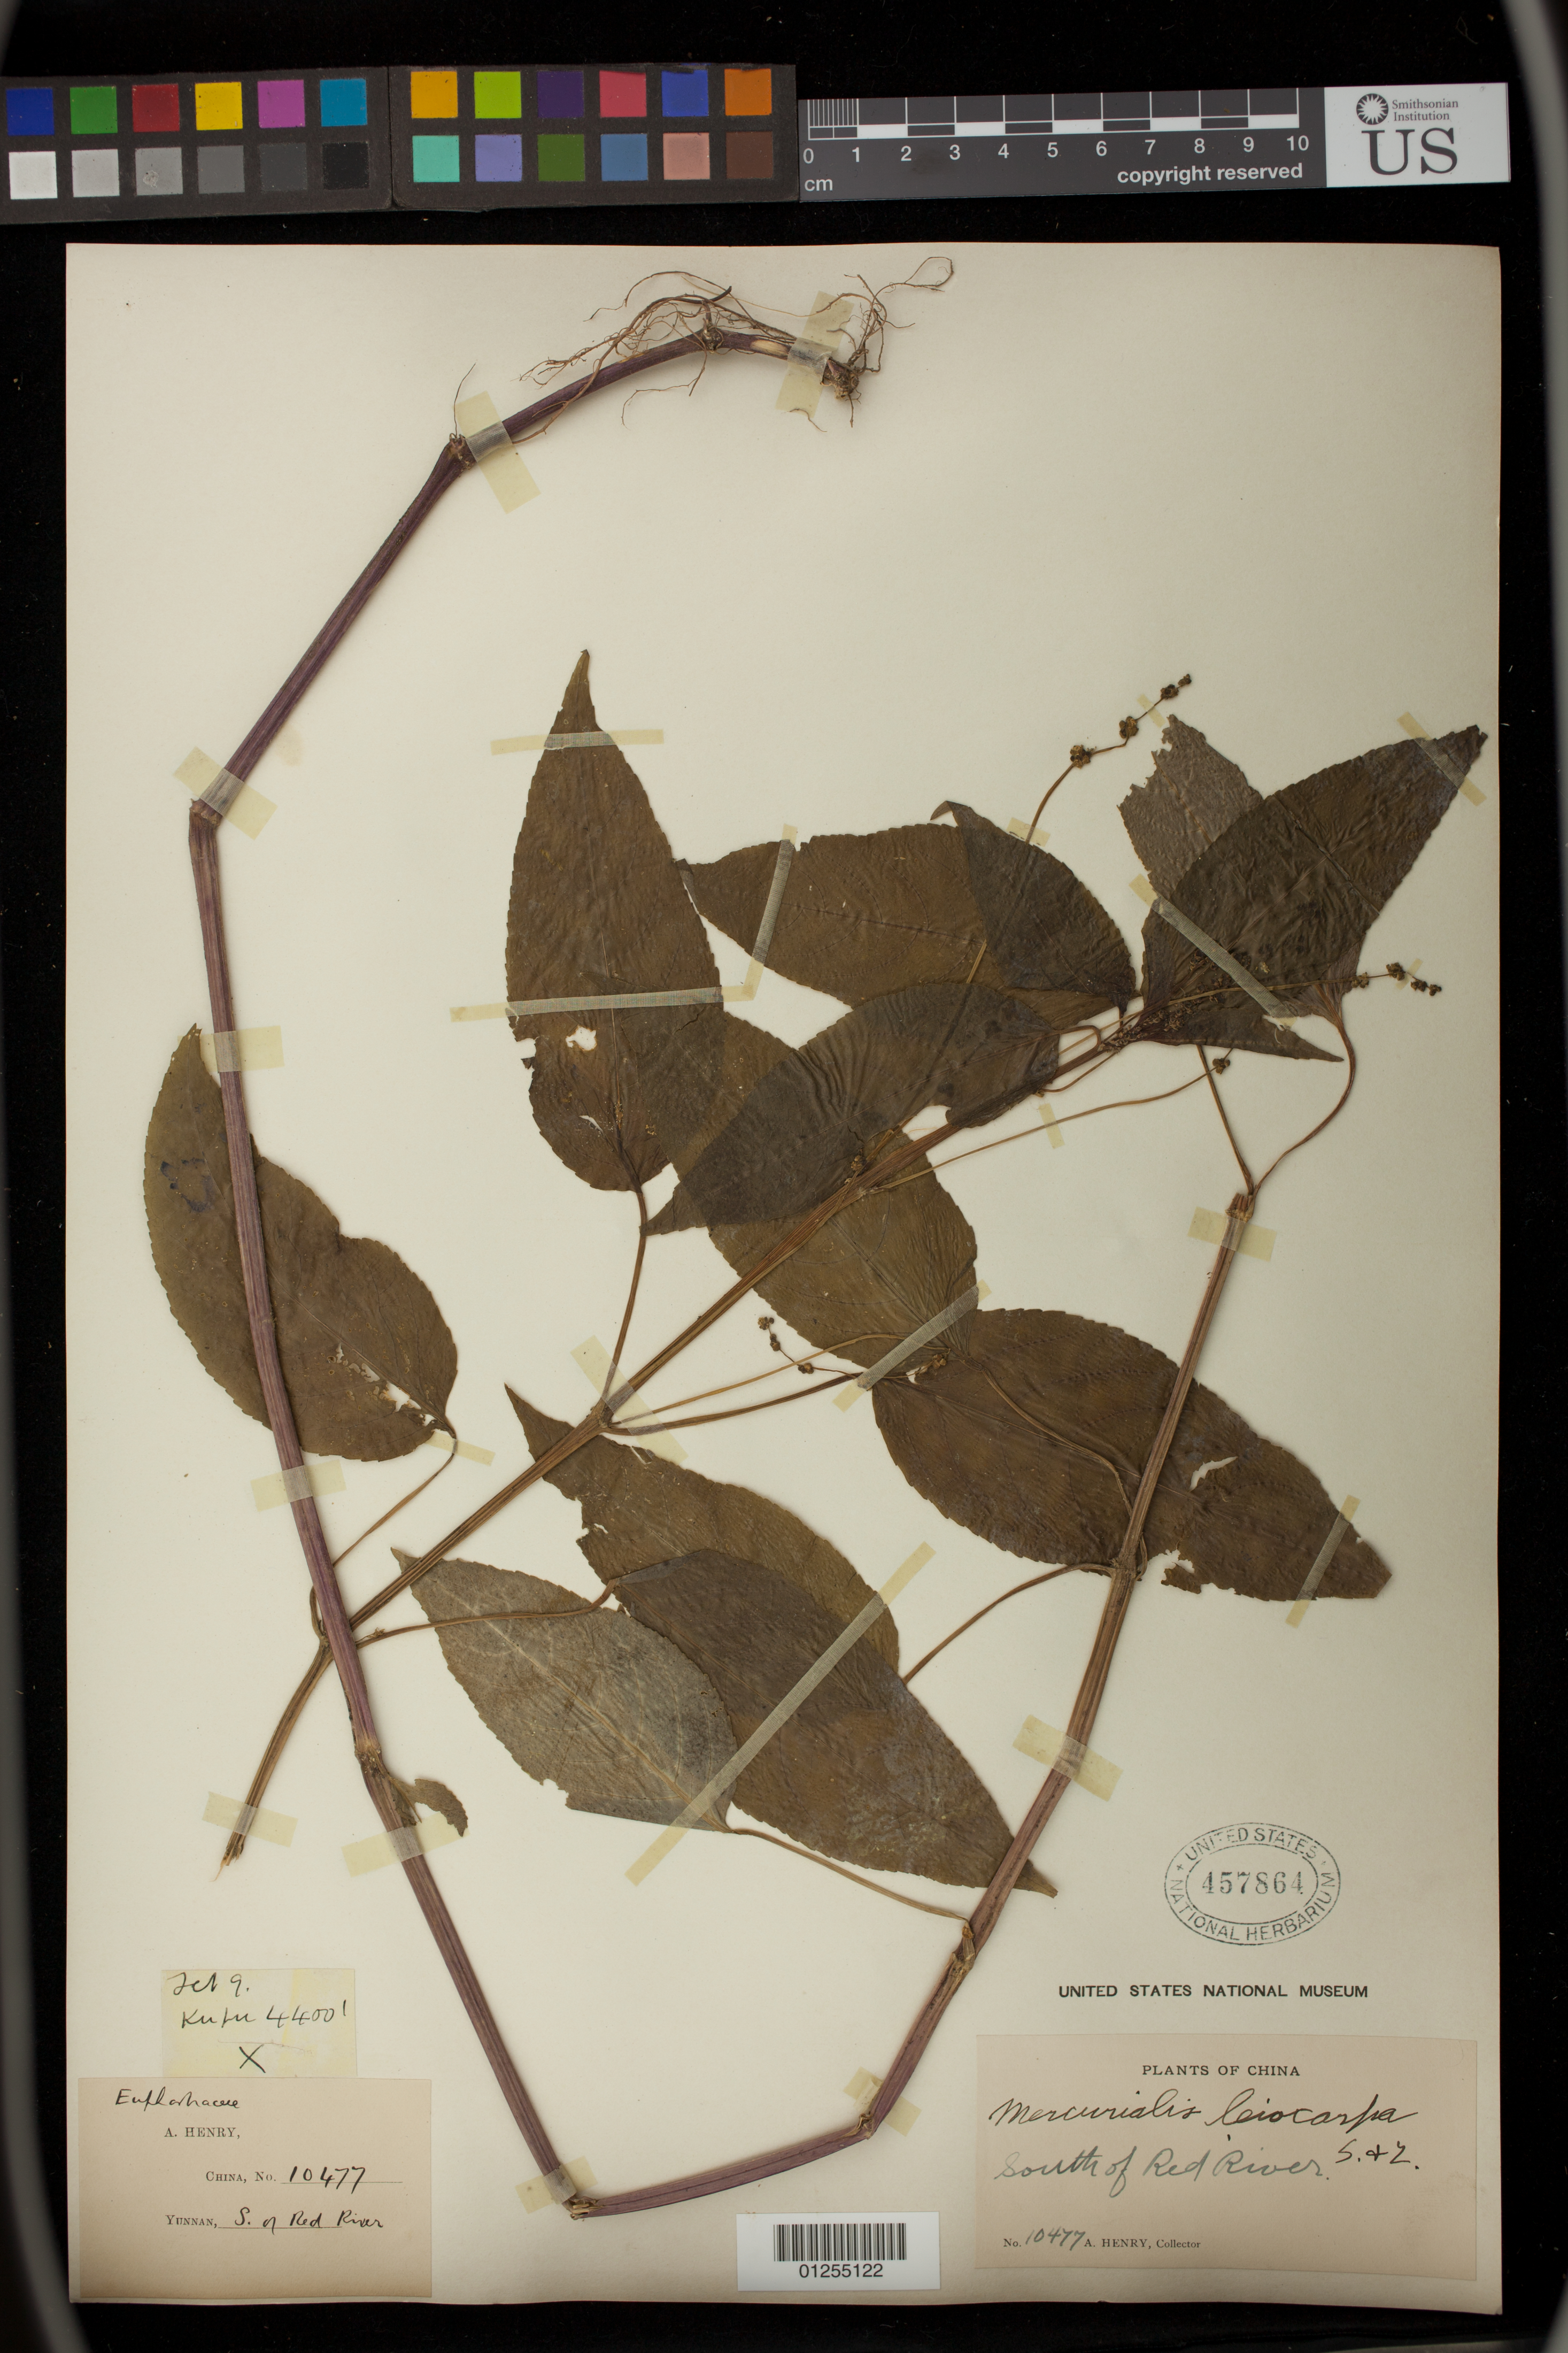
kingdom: Plantae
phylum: Tracheophyta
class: Magnoliopsida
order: Malpighiales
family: Euphorbiaceae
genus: Mercurialis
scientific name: Mercurialis leiocarpa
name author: Siebold & Zucc.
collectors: A. Henry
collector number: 10477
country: China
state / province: Yunnan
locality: South of Red River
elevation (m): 1341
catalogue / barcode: US 457864